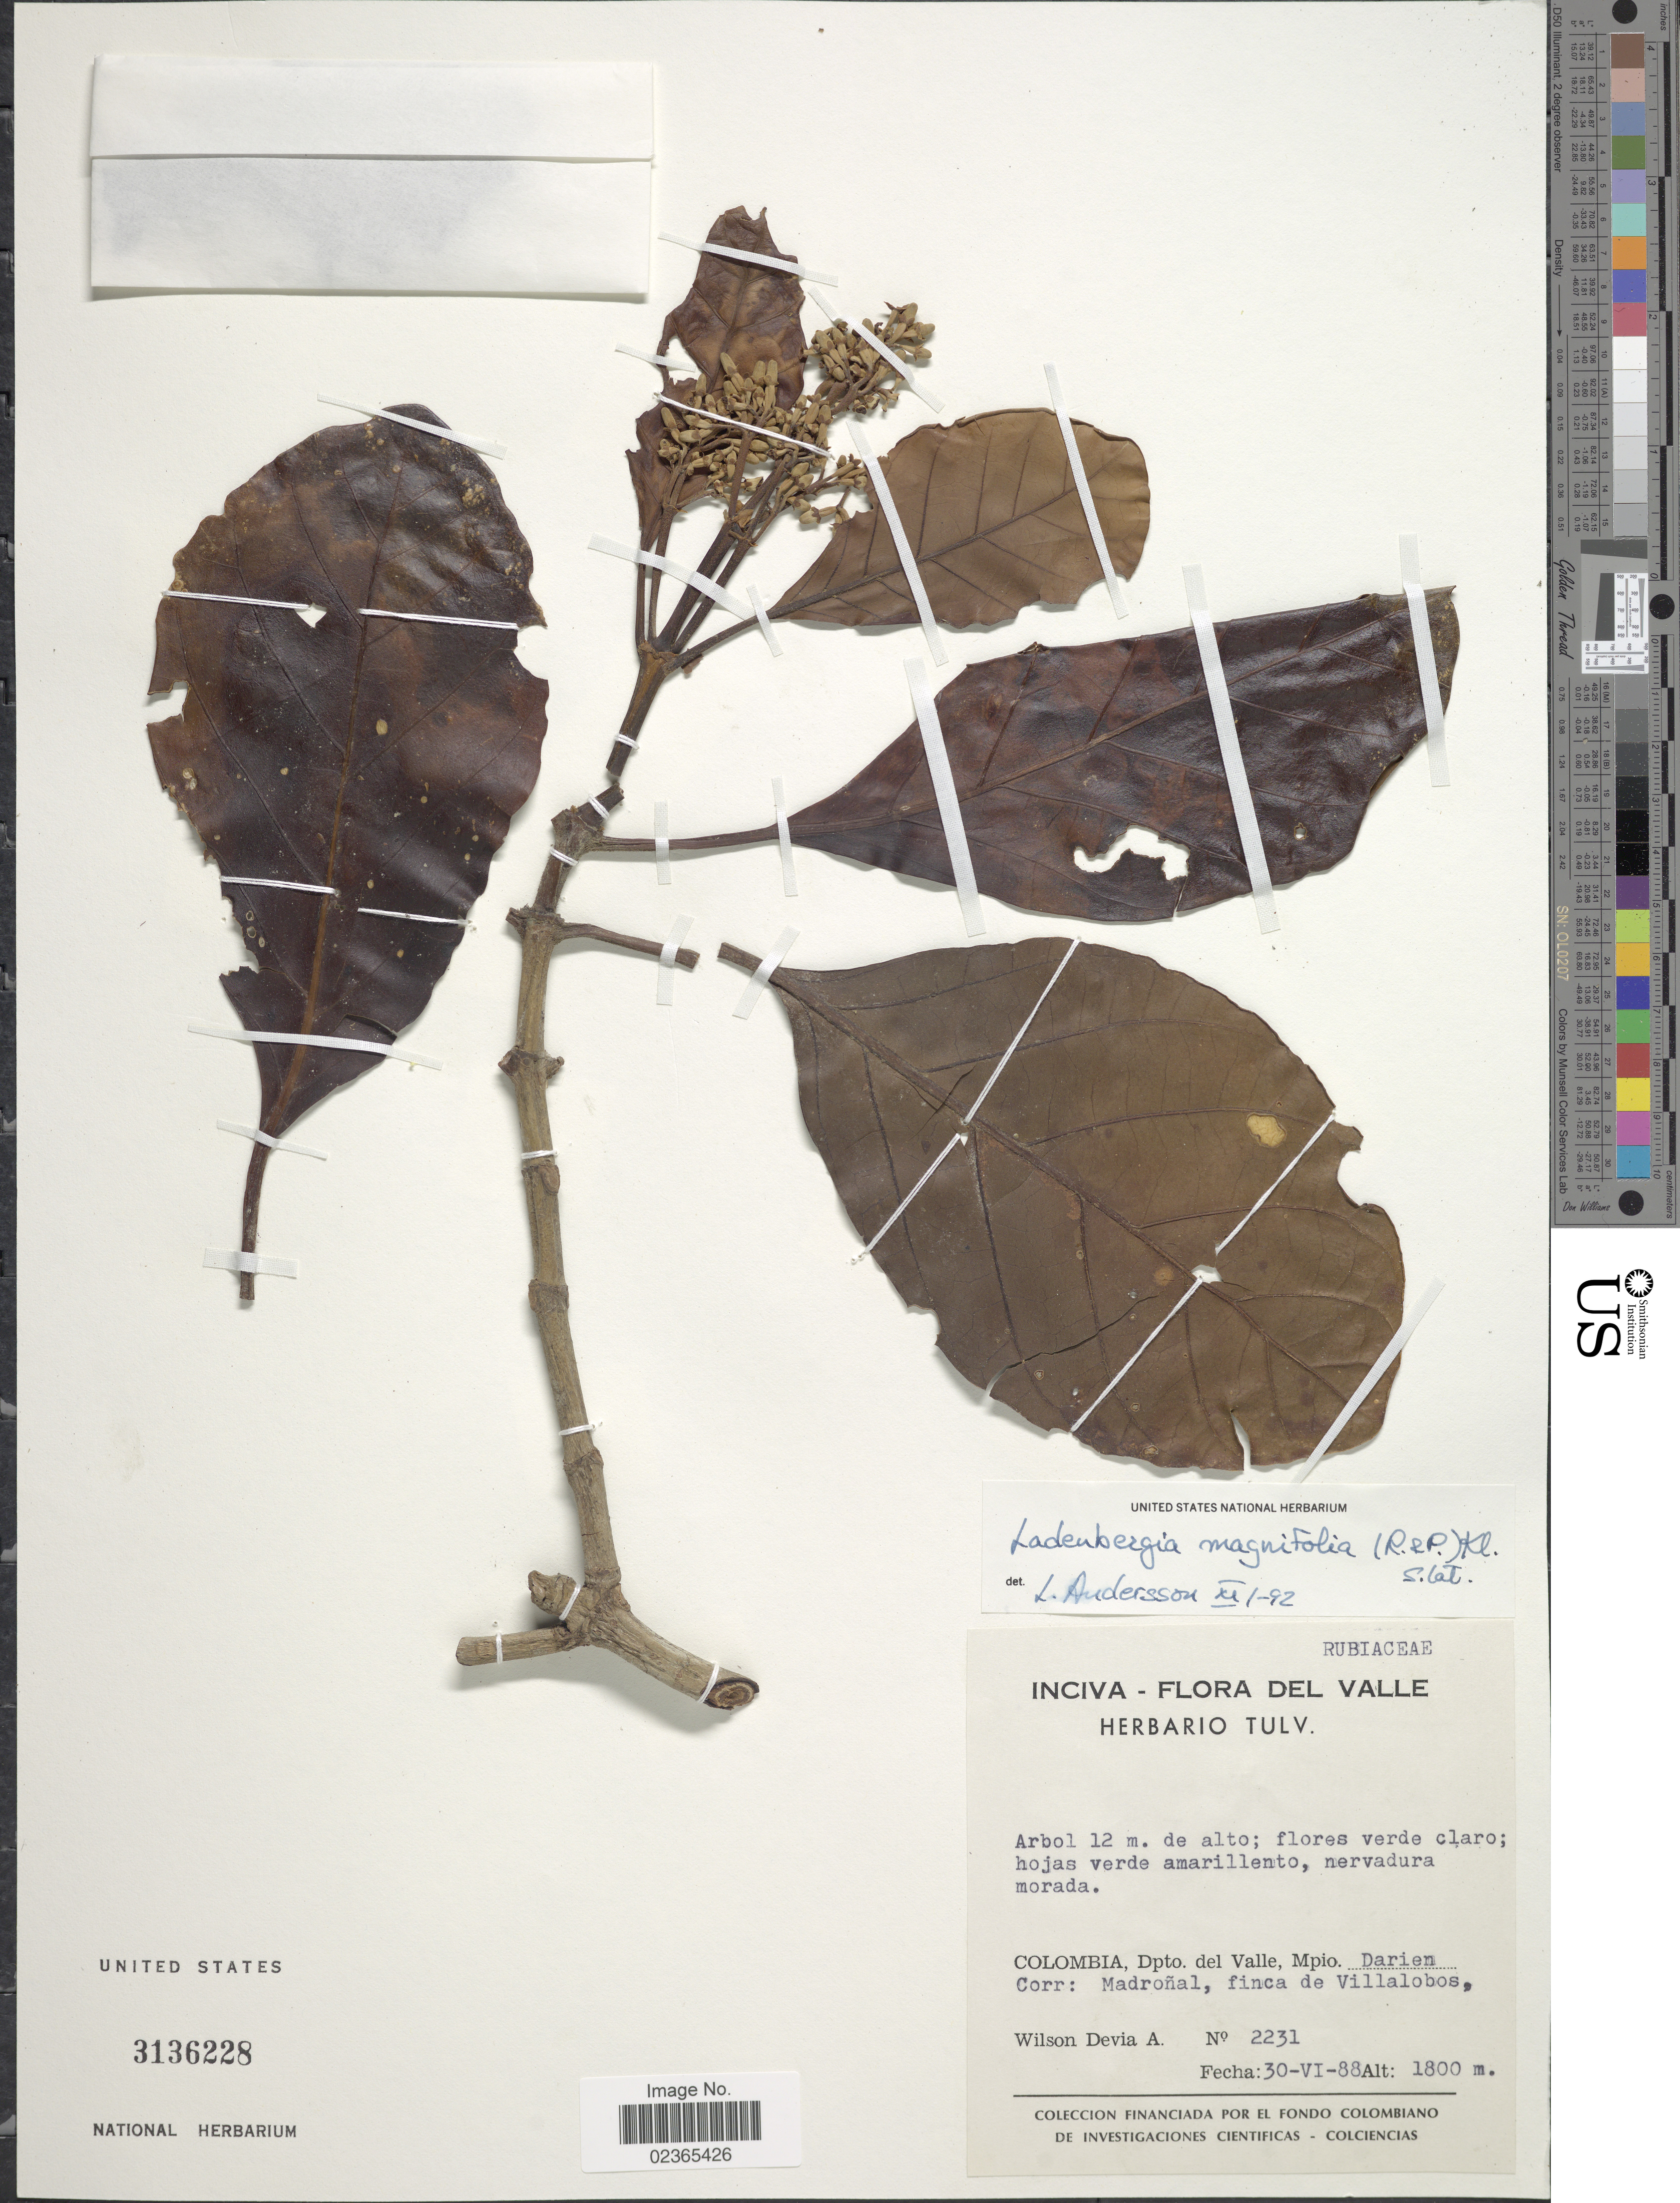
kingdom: Plantae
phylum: Tracheophyta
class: Magnoliopsida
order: Gentianales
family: Rubiaceae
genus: Ladenbergia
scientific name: Ladenbergia oblongifolia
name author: (Mutis) L. Andersson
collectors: W. Devia A.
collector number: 2231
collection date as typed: Transcribed d/m/y: 30/6/88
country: Colombia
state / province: Valle del Cauca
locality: Dpto. del Valle, Mpio. Darien, Corr: Madronal, finca de Villalobos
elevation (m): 1800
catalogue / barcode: US 3136228